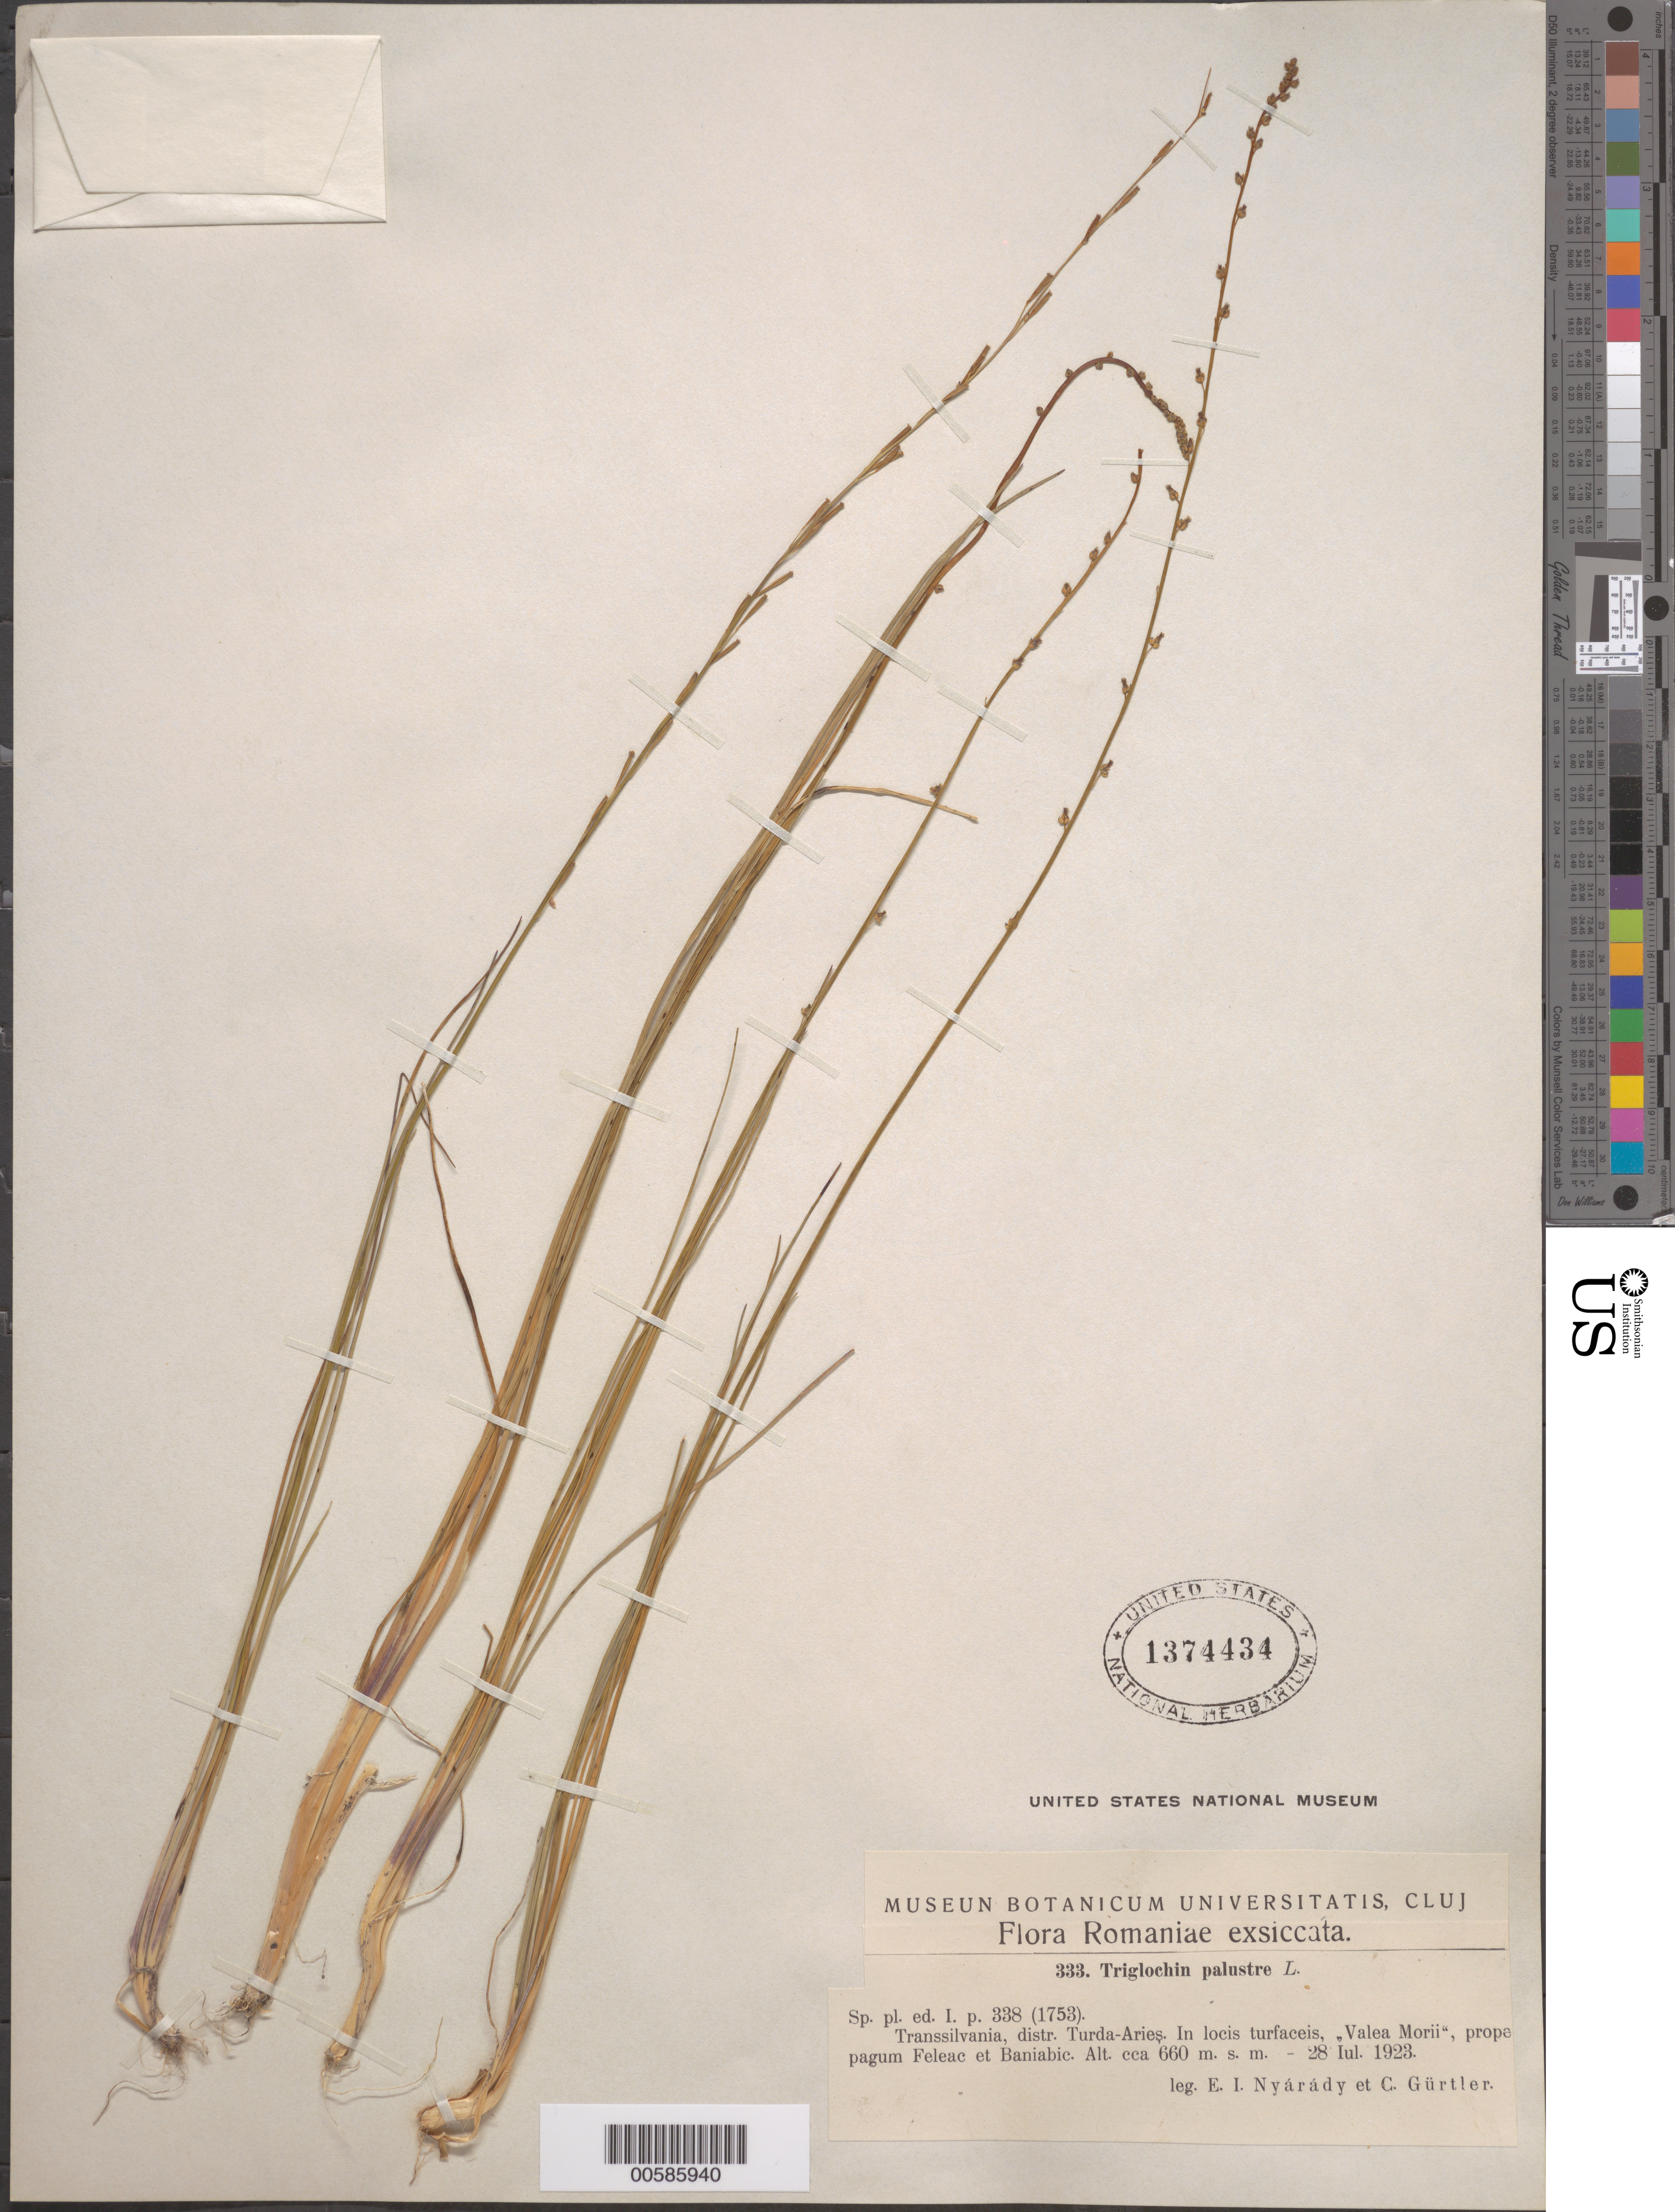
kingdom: Plantae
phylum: Tracheophyta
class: Liliopsida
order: Alismatales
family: Juncaginaceae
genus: Triglochin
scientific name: Triglochin palustris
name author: L.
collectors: E. Nyarady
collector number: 333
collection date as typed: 28 Jul 1923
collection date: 1923-07-28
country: Romania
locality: Turda-Aries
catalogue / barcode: US 1374434